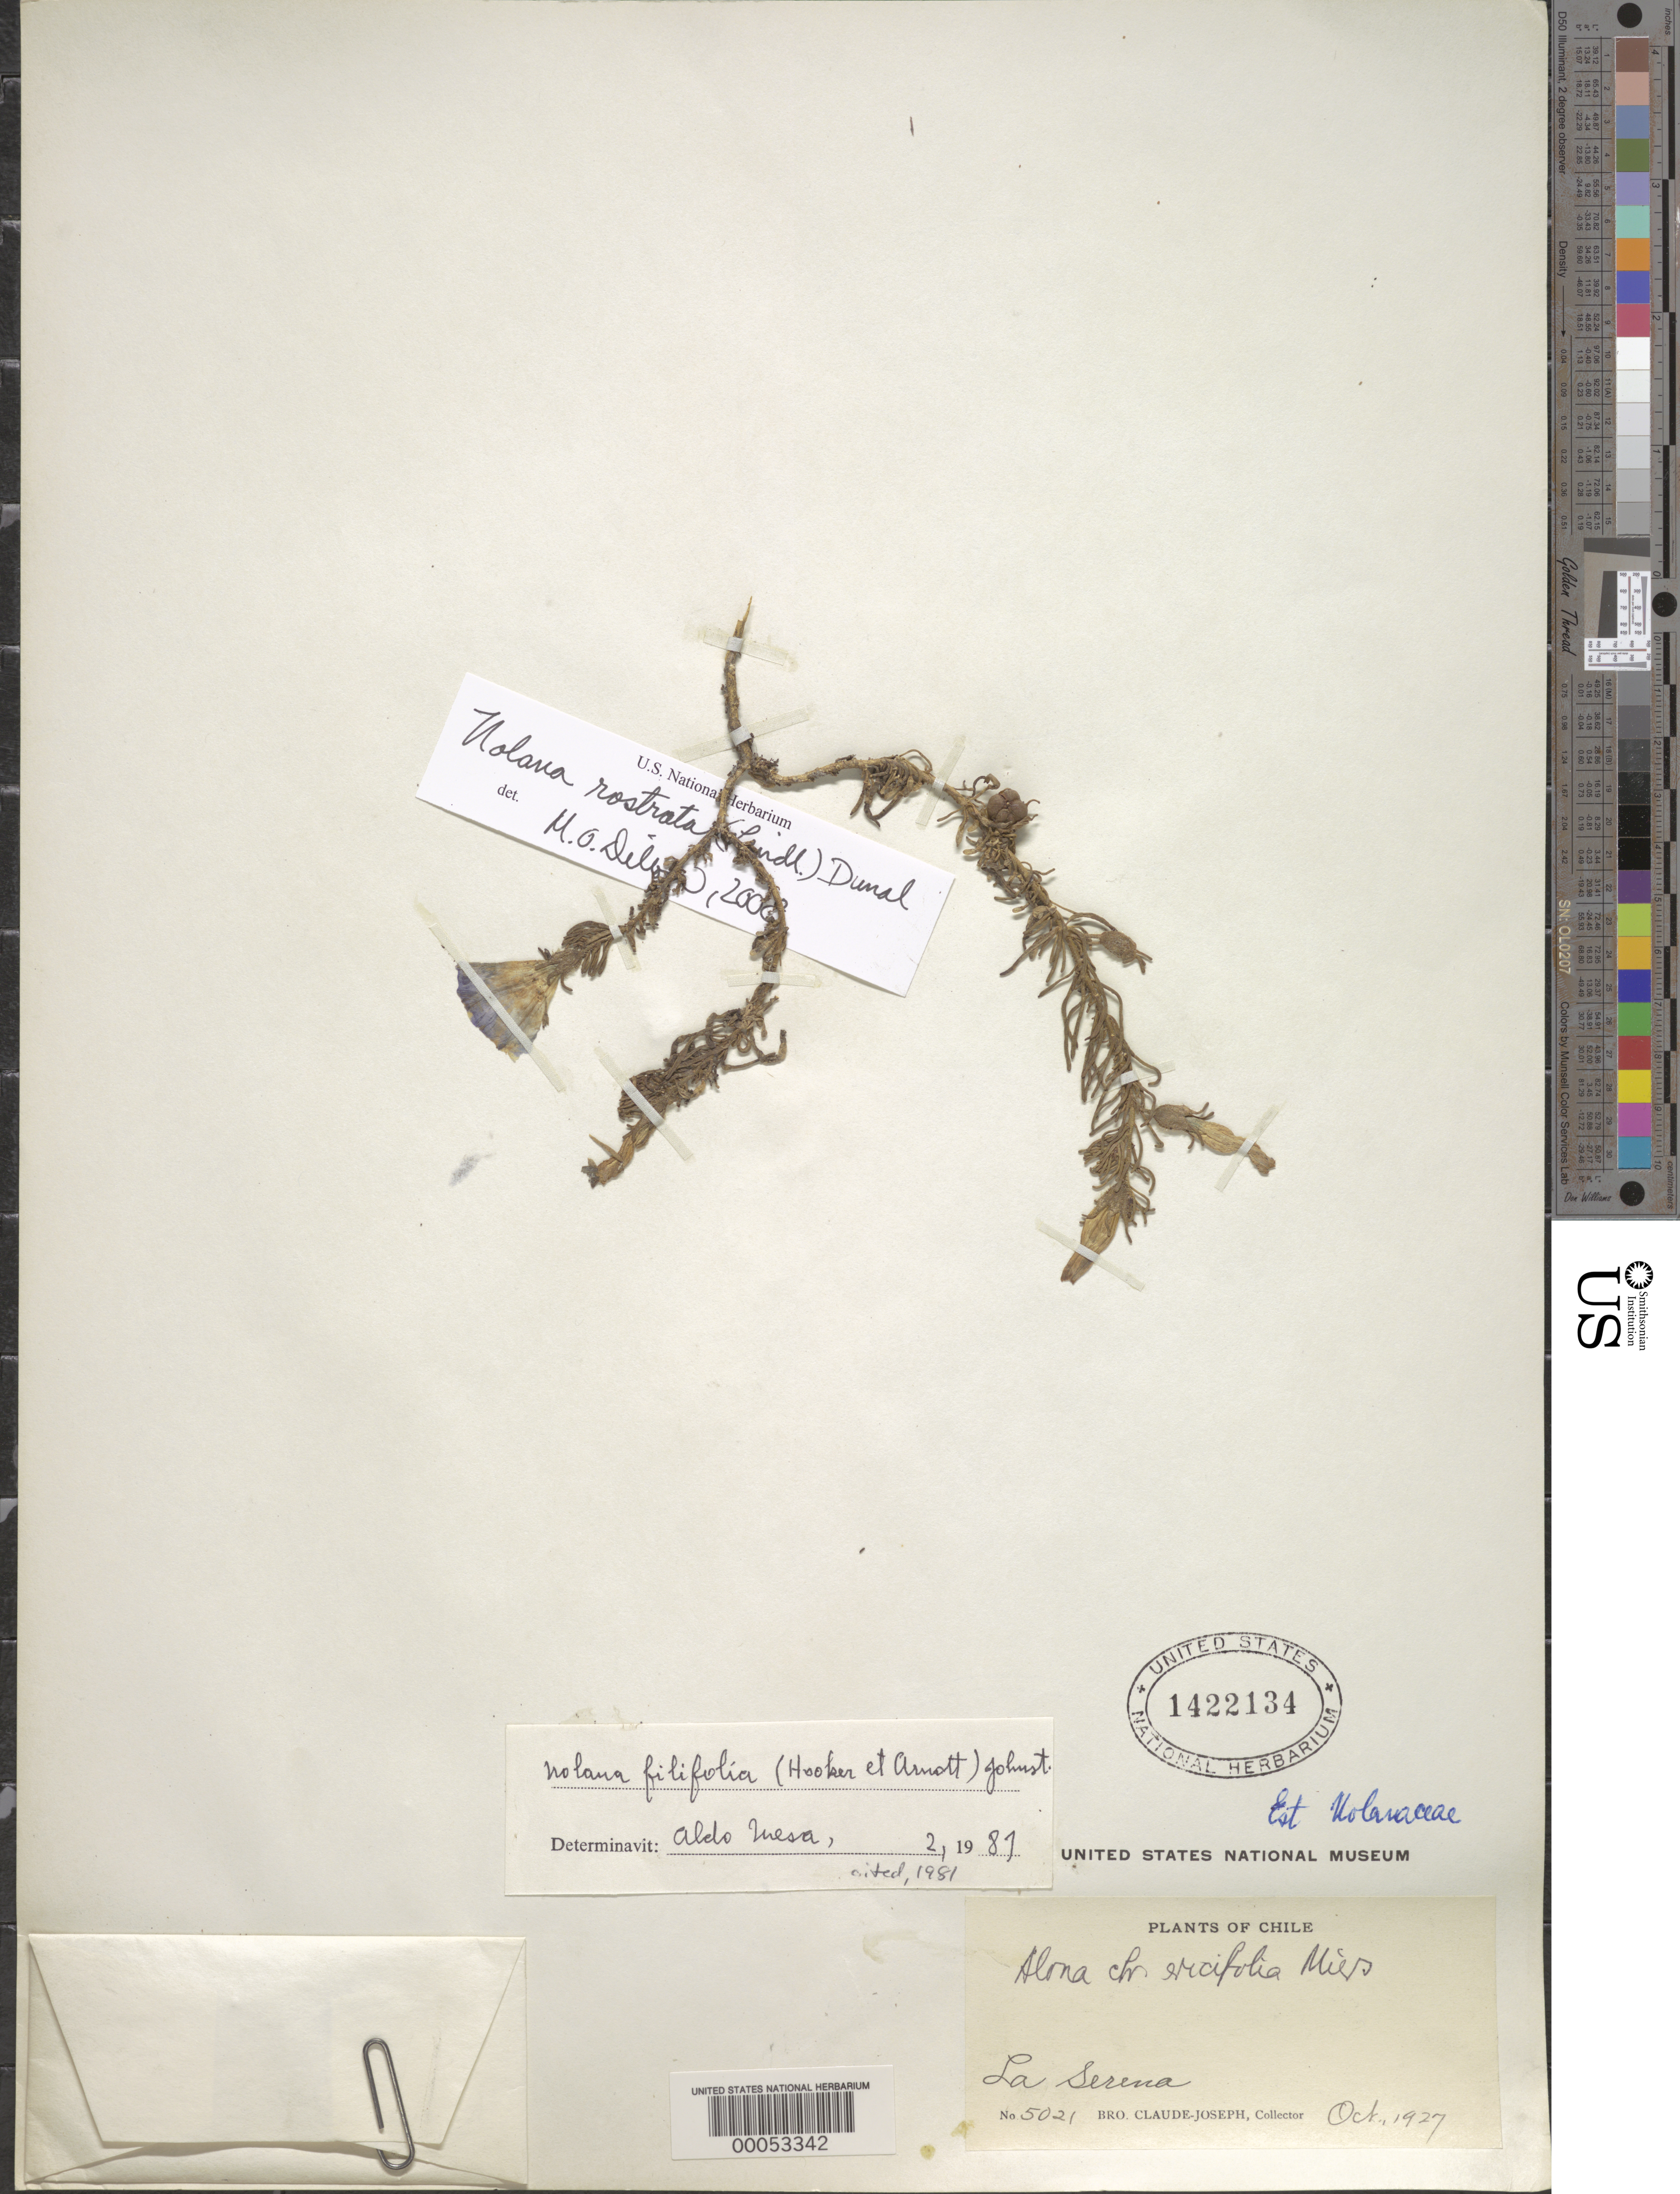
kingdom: Plantae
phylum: Tracheophyta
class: Magnoliopsida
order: Solanales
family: Solanaceae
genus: Nolana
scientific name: Nolana filifolia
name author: (Hook. & Arn.) I.M. Johnst.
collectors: Bro. Claude-Joseph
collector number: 5021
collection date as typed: Oct 1927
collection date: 1927-10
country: Chile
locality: La serena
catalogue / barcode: US 1422134